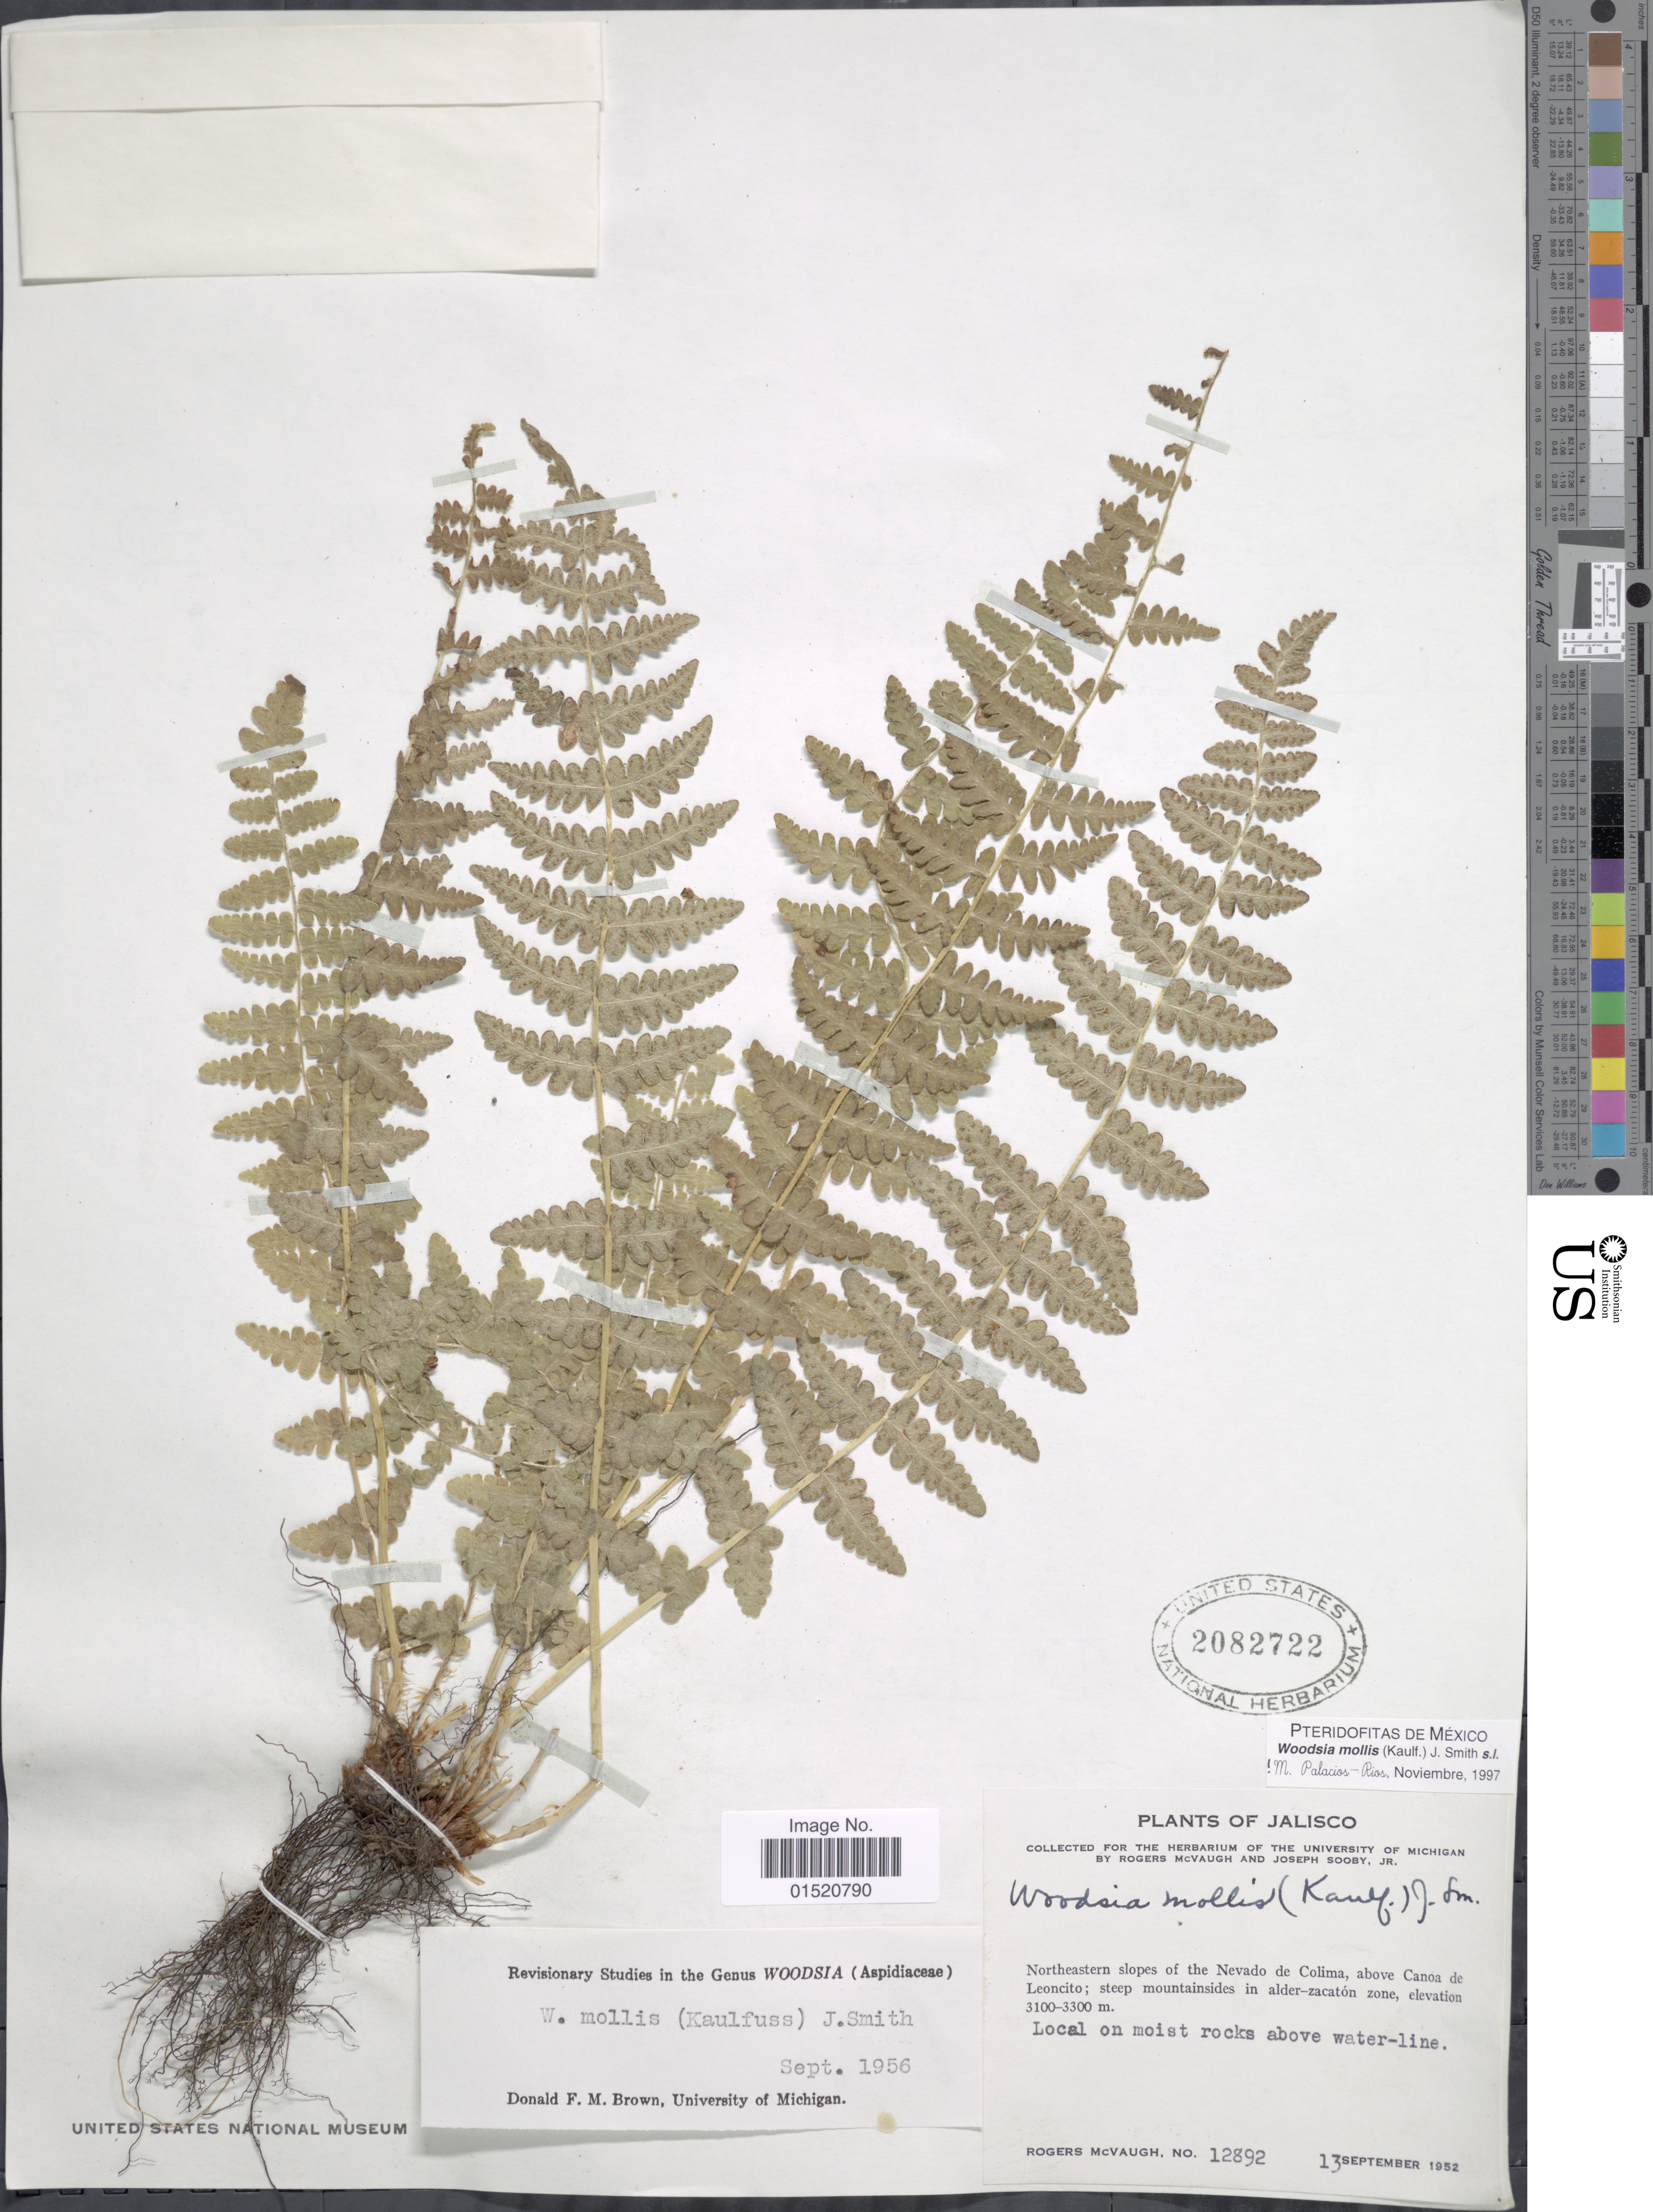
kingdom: Plantae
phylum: Tracheophyta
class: Polypodiopsida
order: Polypodiales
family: Woodsiaceae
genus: Woodsia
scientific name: Woodsia mollis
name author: (Kaulf.) J. Sm.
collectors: R. McVaugh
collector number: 12892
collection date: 1952-09-13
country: Mexico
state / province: Jalisco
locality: Northeastern slopes of the nevado de Colima, above Canoa de Leoncito; steep mountainsides in alder-zacatón zone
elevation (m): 3100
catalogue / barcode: US 2082722